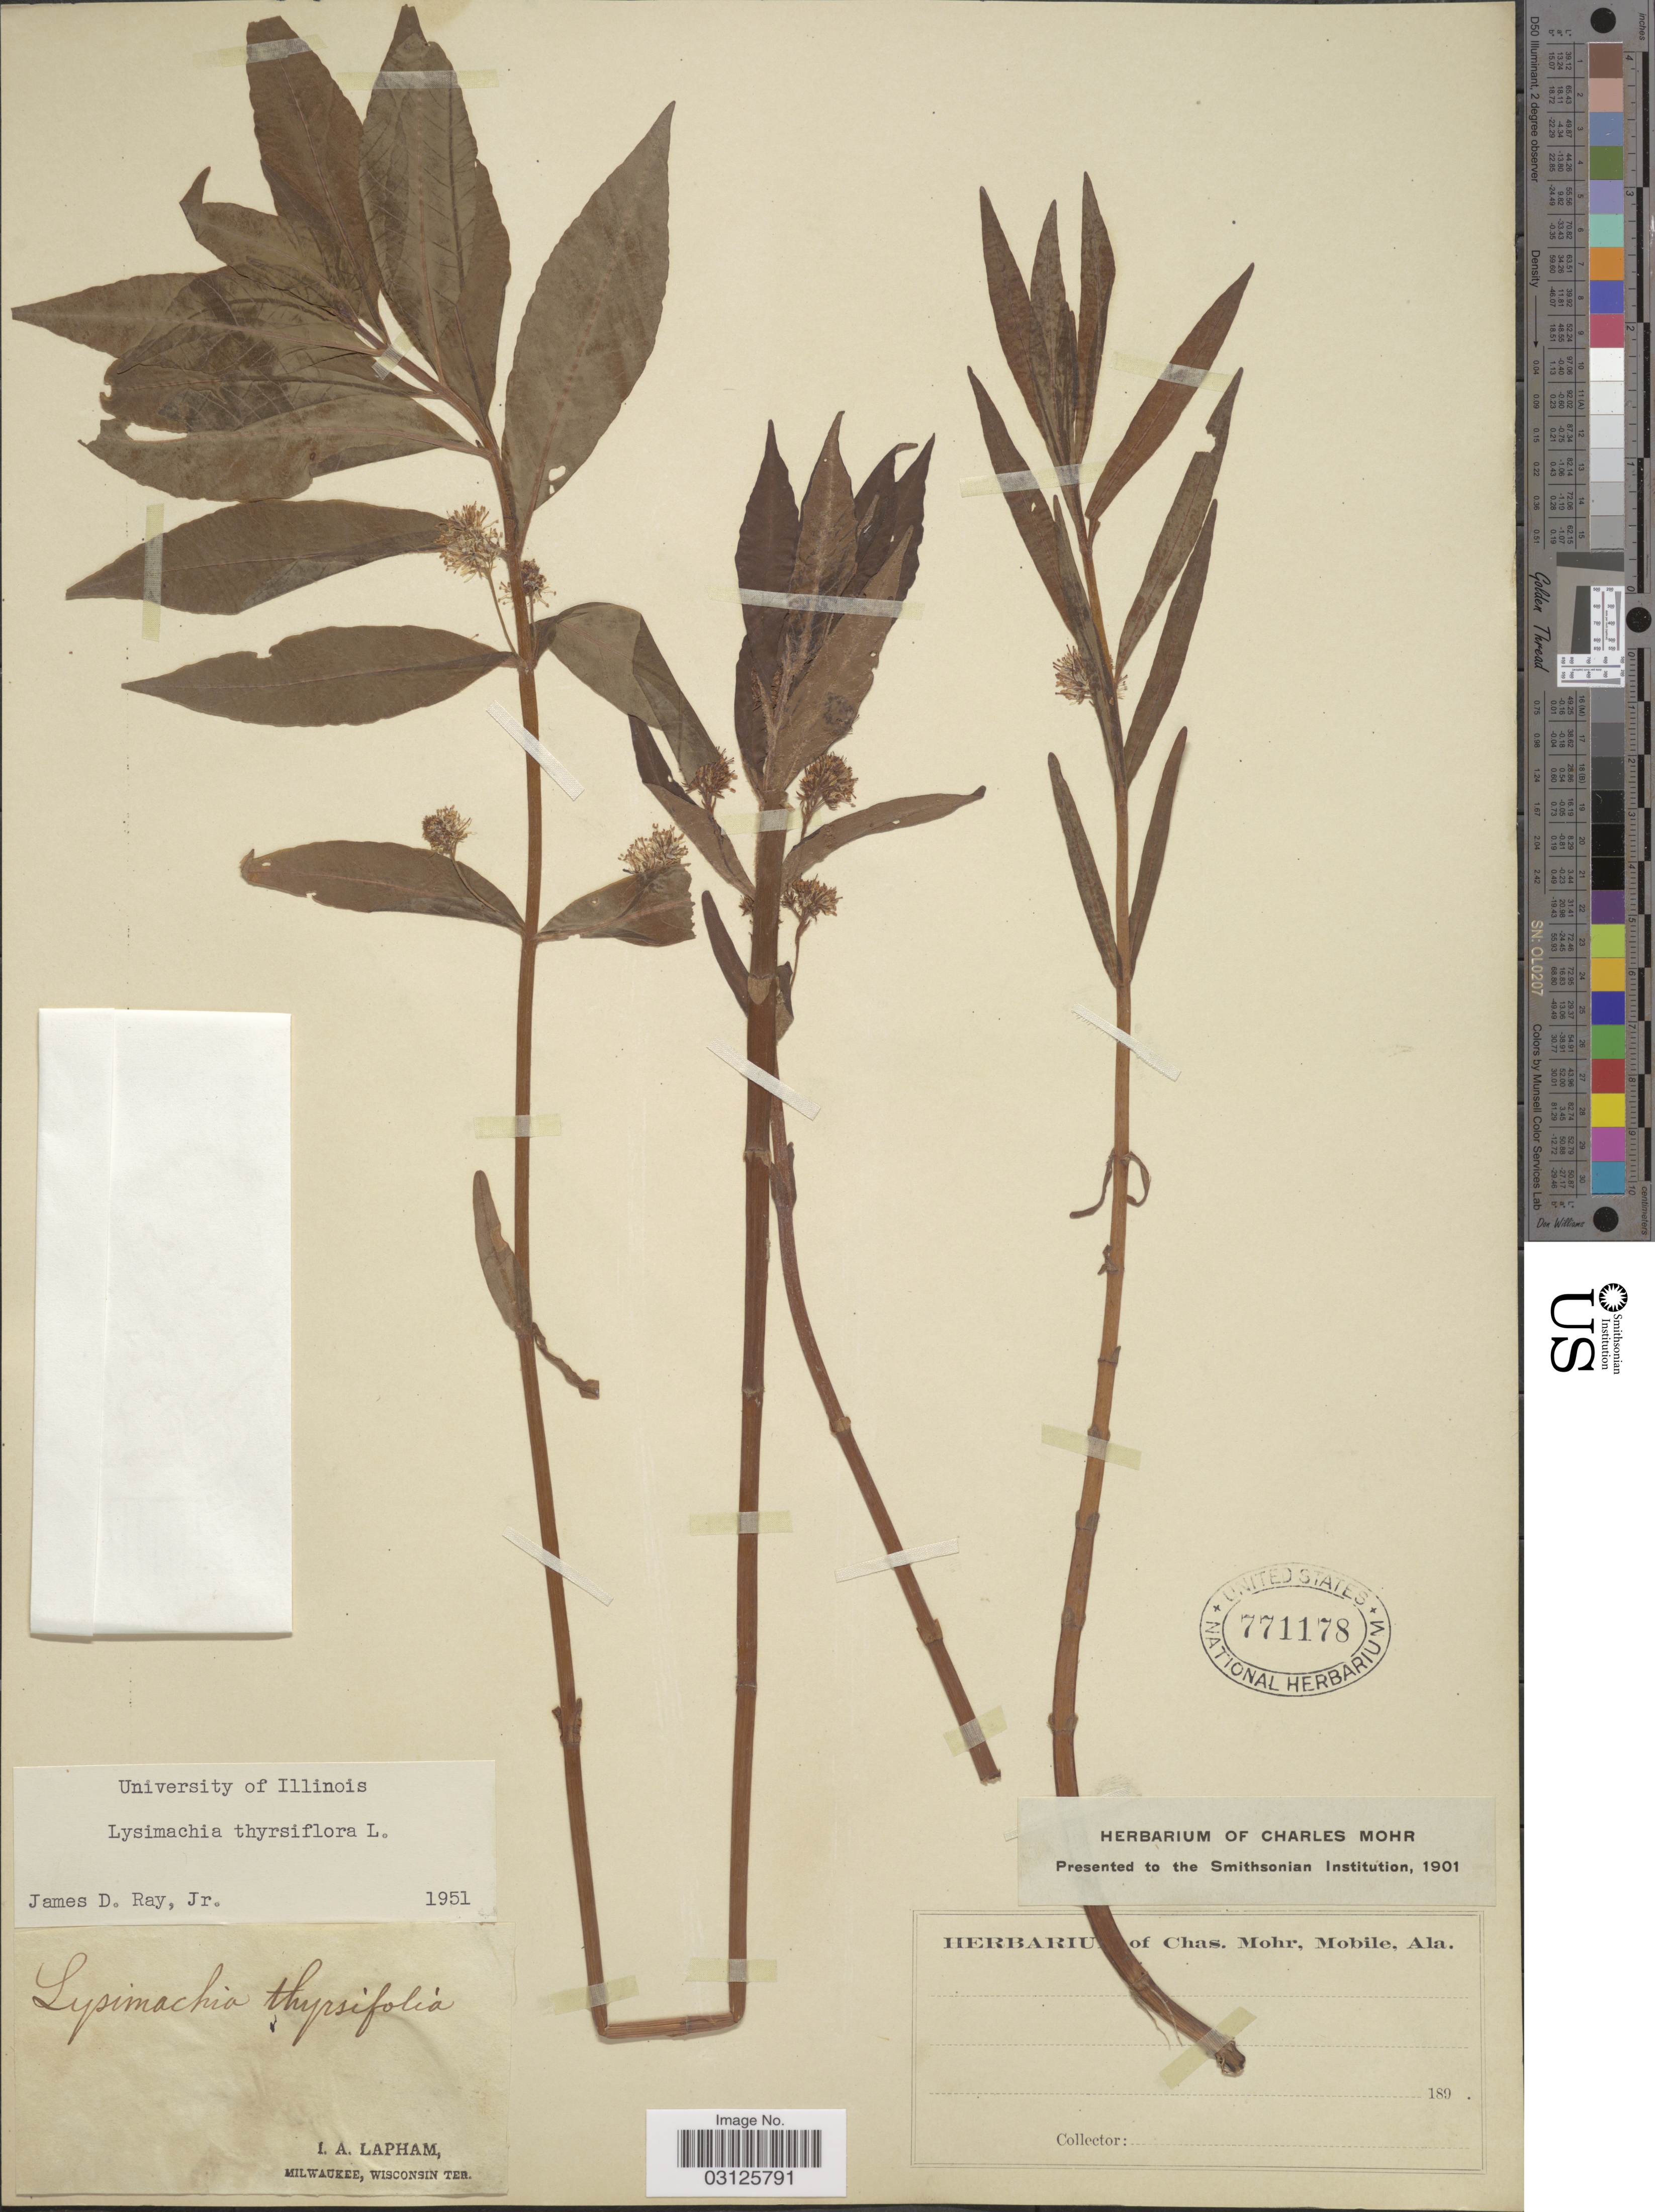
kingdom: Plantae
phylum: Tracheophyta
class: Magnoliopsida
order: Ericales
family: Primulaceae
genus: Lysimachia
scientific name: Lysimachia thyrsiflora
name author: L.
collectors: I. Lapham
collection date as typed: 189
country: United States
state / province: Wisconsin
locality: Milwaukee.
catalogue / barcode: US 771178